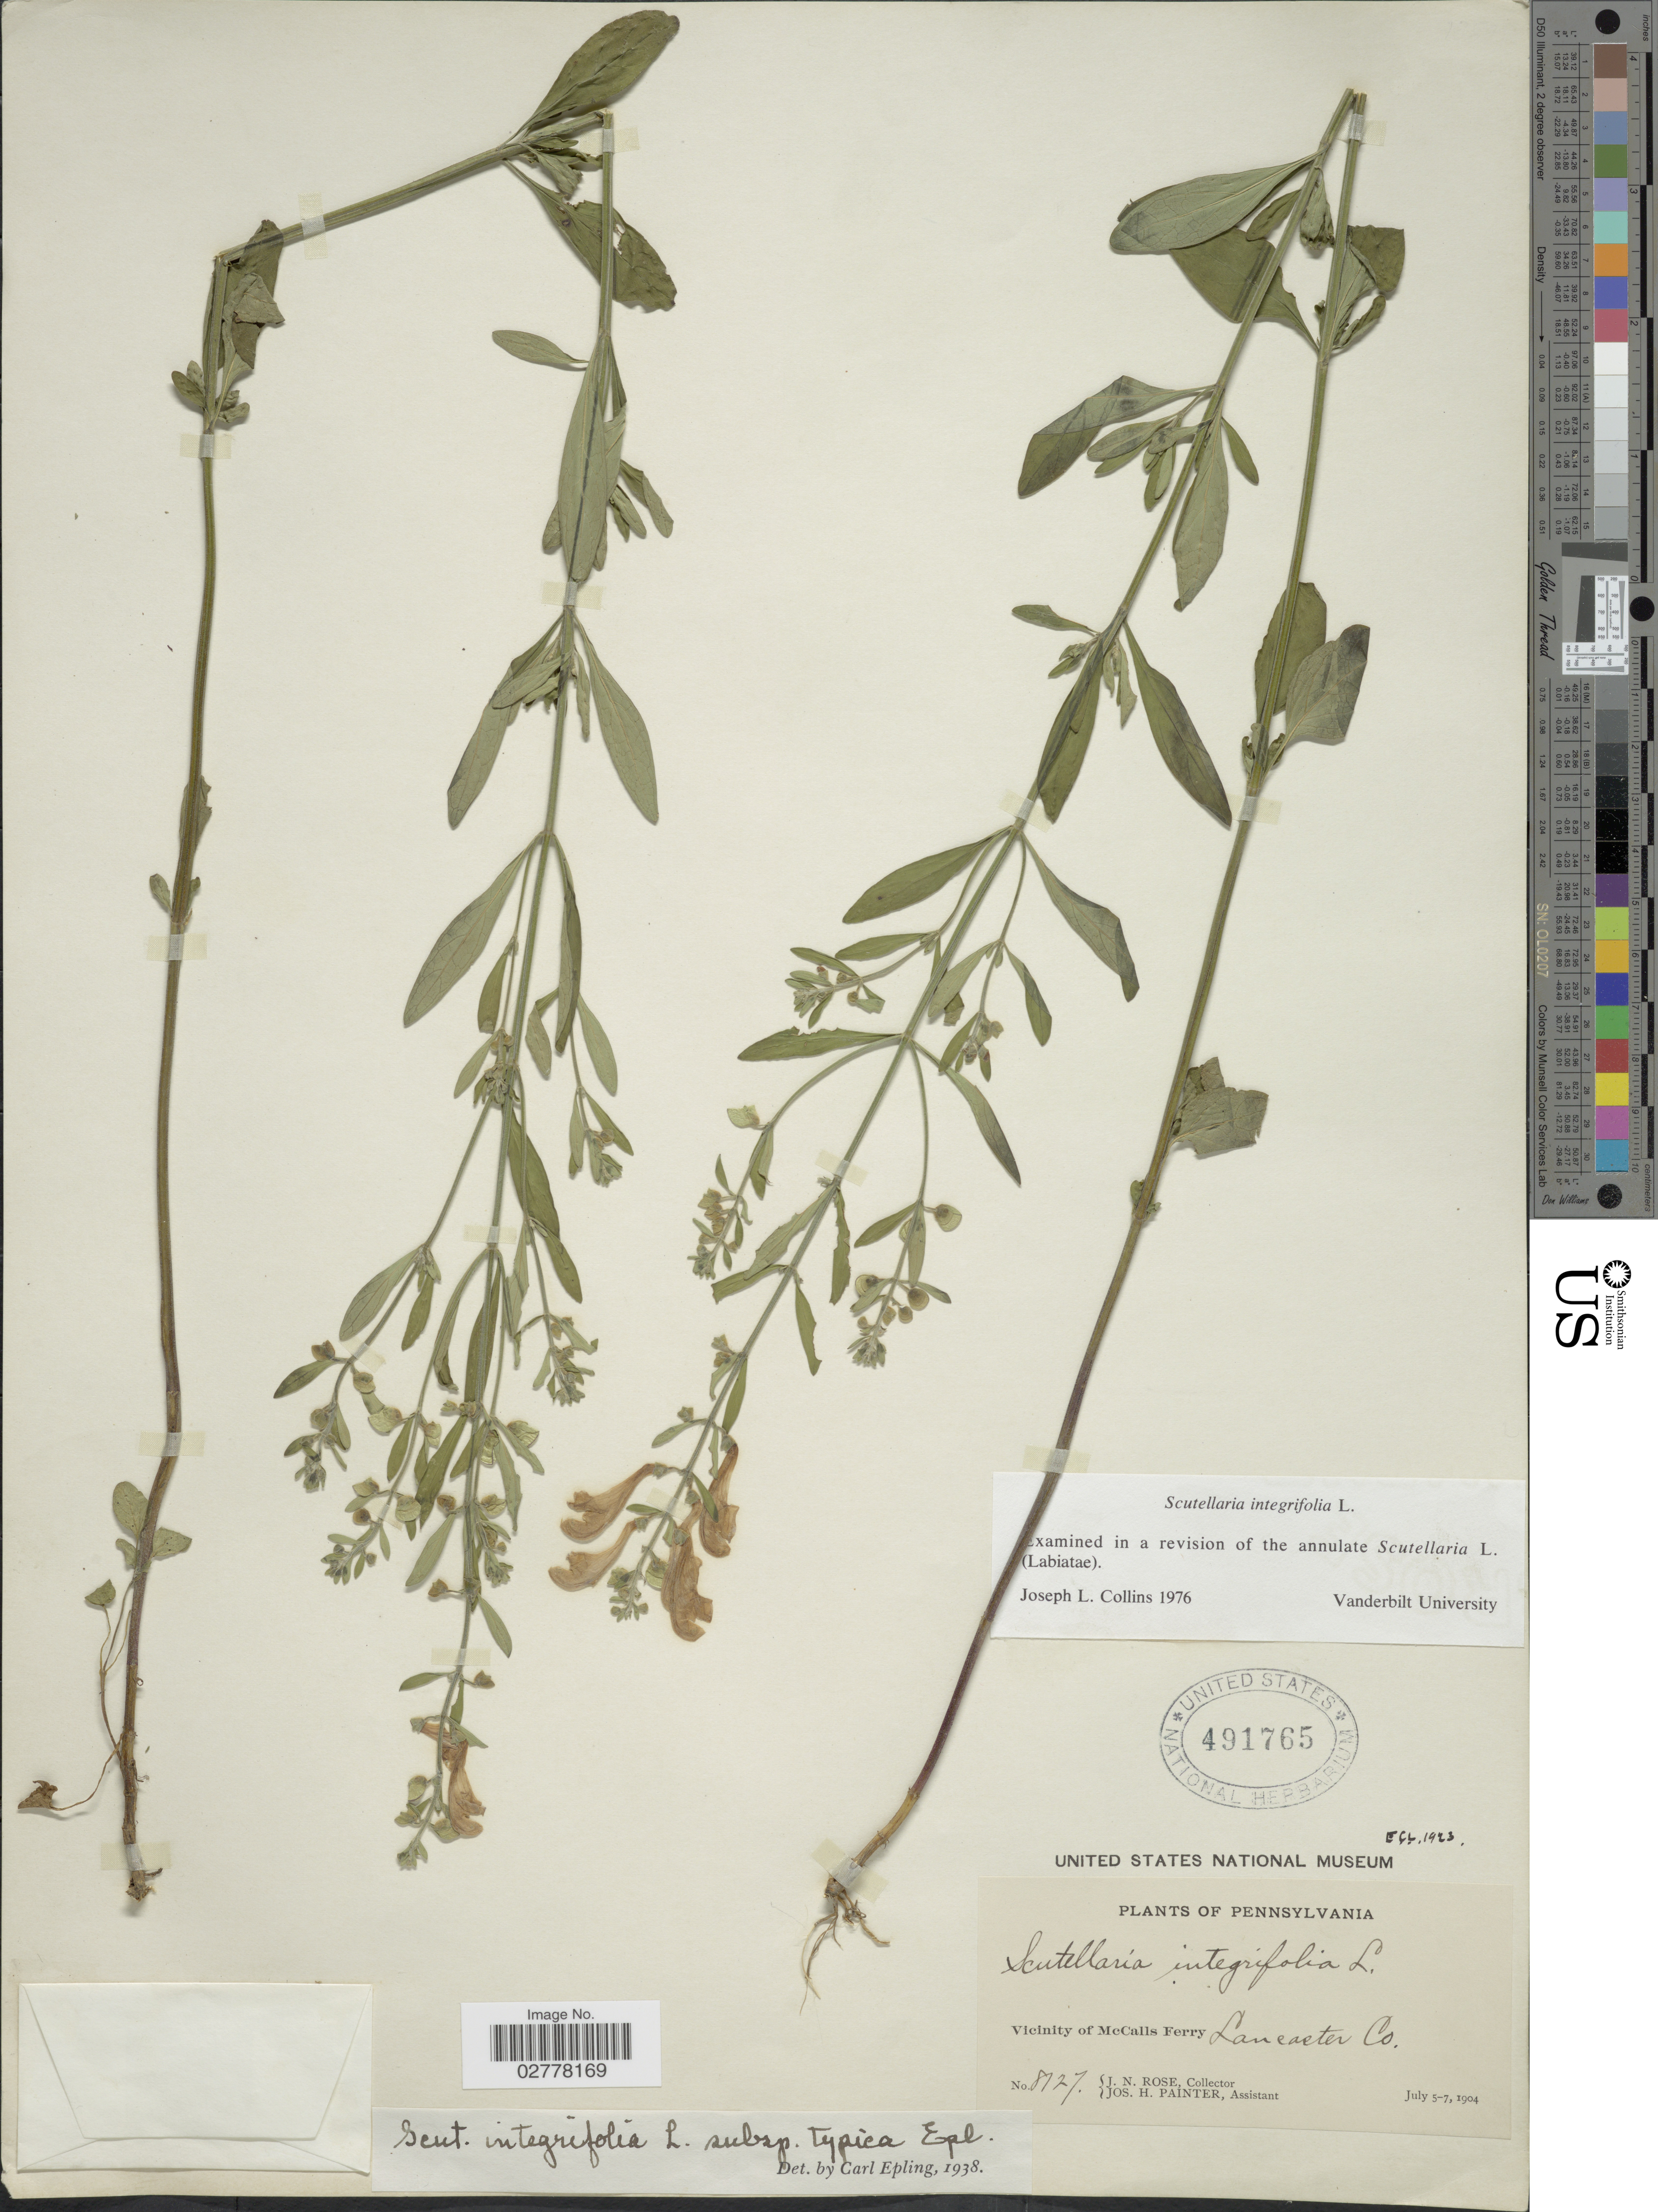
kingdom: Plantae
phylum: Tracheophyta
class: Magnoliopsida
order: Lamiales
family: Lamiaceae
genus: Scutellaria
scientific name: Scutellaria integrifolia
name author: L.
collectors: J. N. Rose & J. H. Painter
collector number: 8127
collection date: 1904-07-05/1904-07-07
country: United States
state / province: Pennsylvania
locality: Vicinity of McCalls Ferry. Lancaster Co.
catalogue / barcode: US 491765